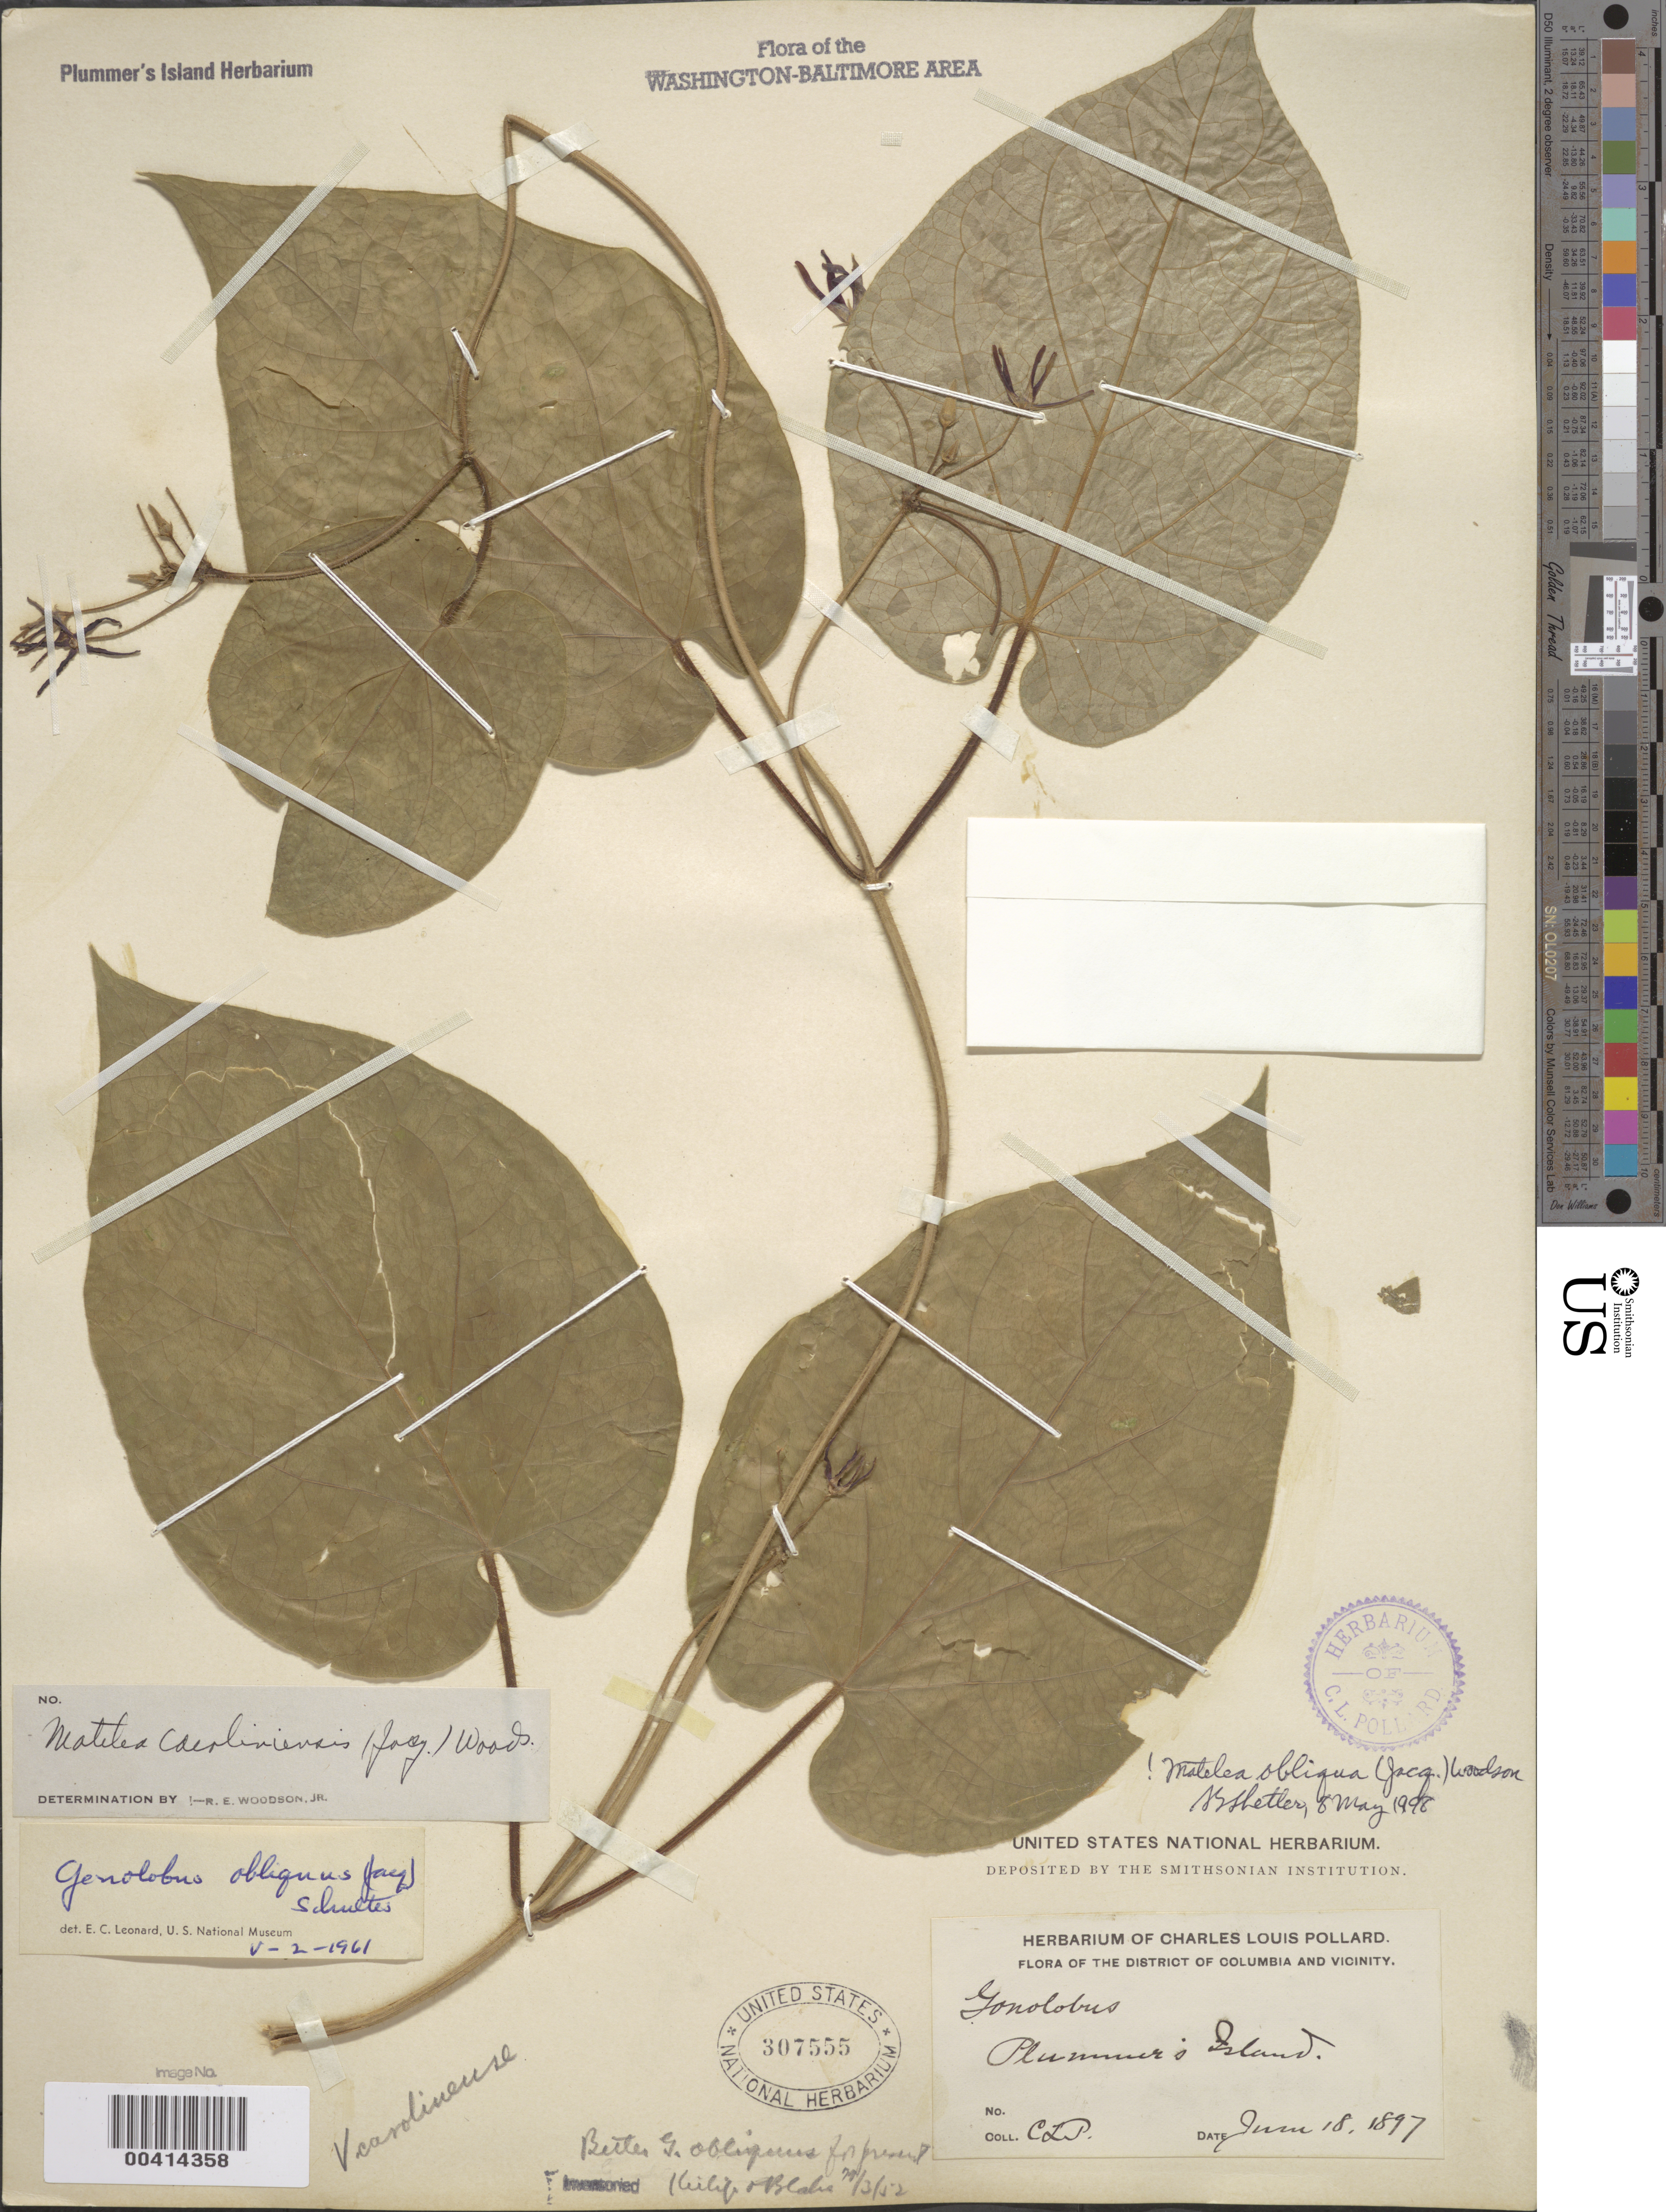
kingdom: Plantae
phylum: Tracheophyta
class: Magnoliopsida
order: Gentianales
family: Apocynaceae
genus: Matelea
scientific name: Matelea obliqua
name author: (Jacq.) Woodson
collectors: C. L. Pollard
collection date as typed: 18 May 1897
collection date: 1897-05-18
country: United States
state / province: Maryland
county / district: Montgomery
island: Plummers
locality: Plummer's Island C. & O. Canal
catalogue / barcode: US 307555